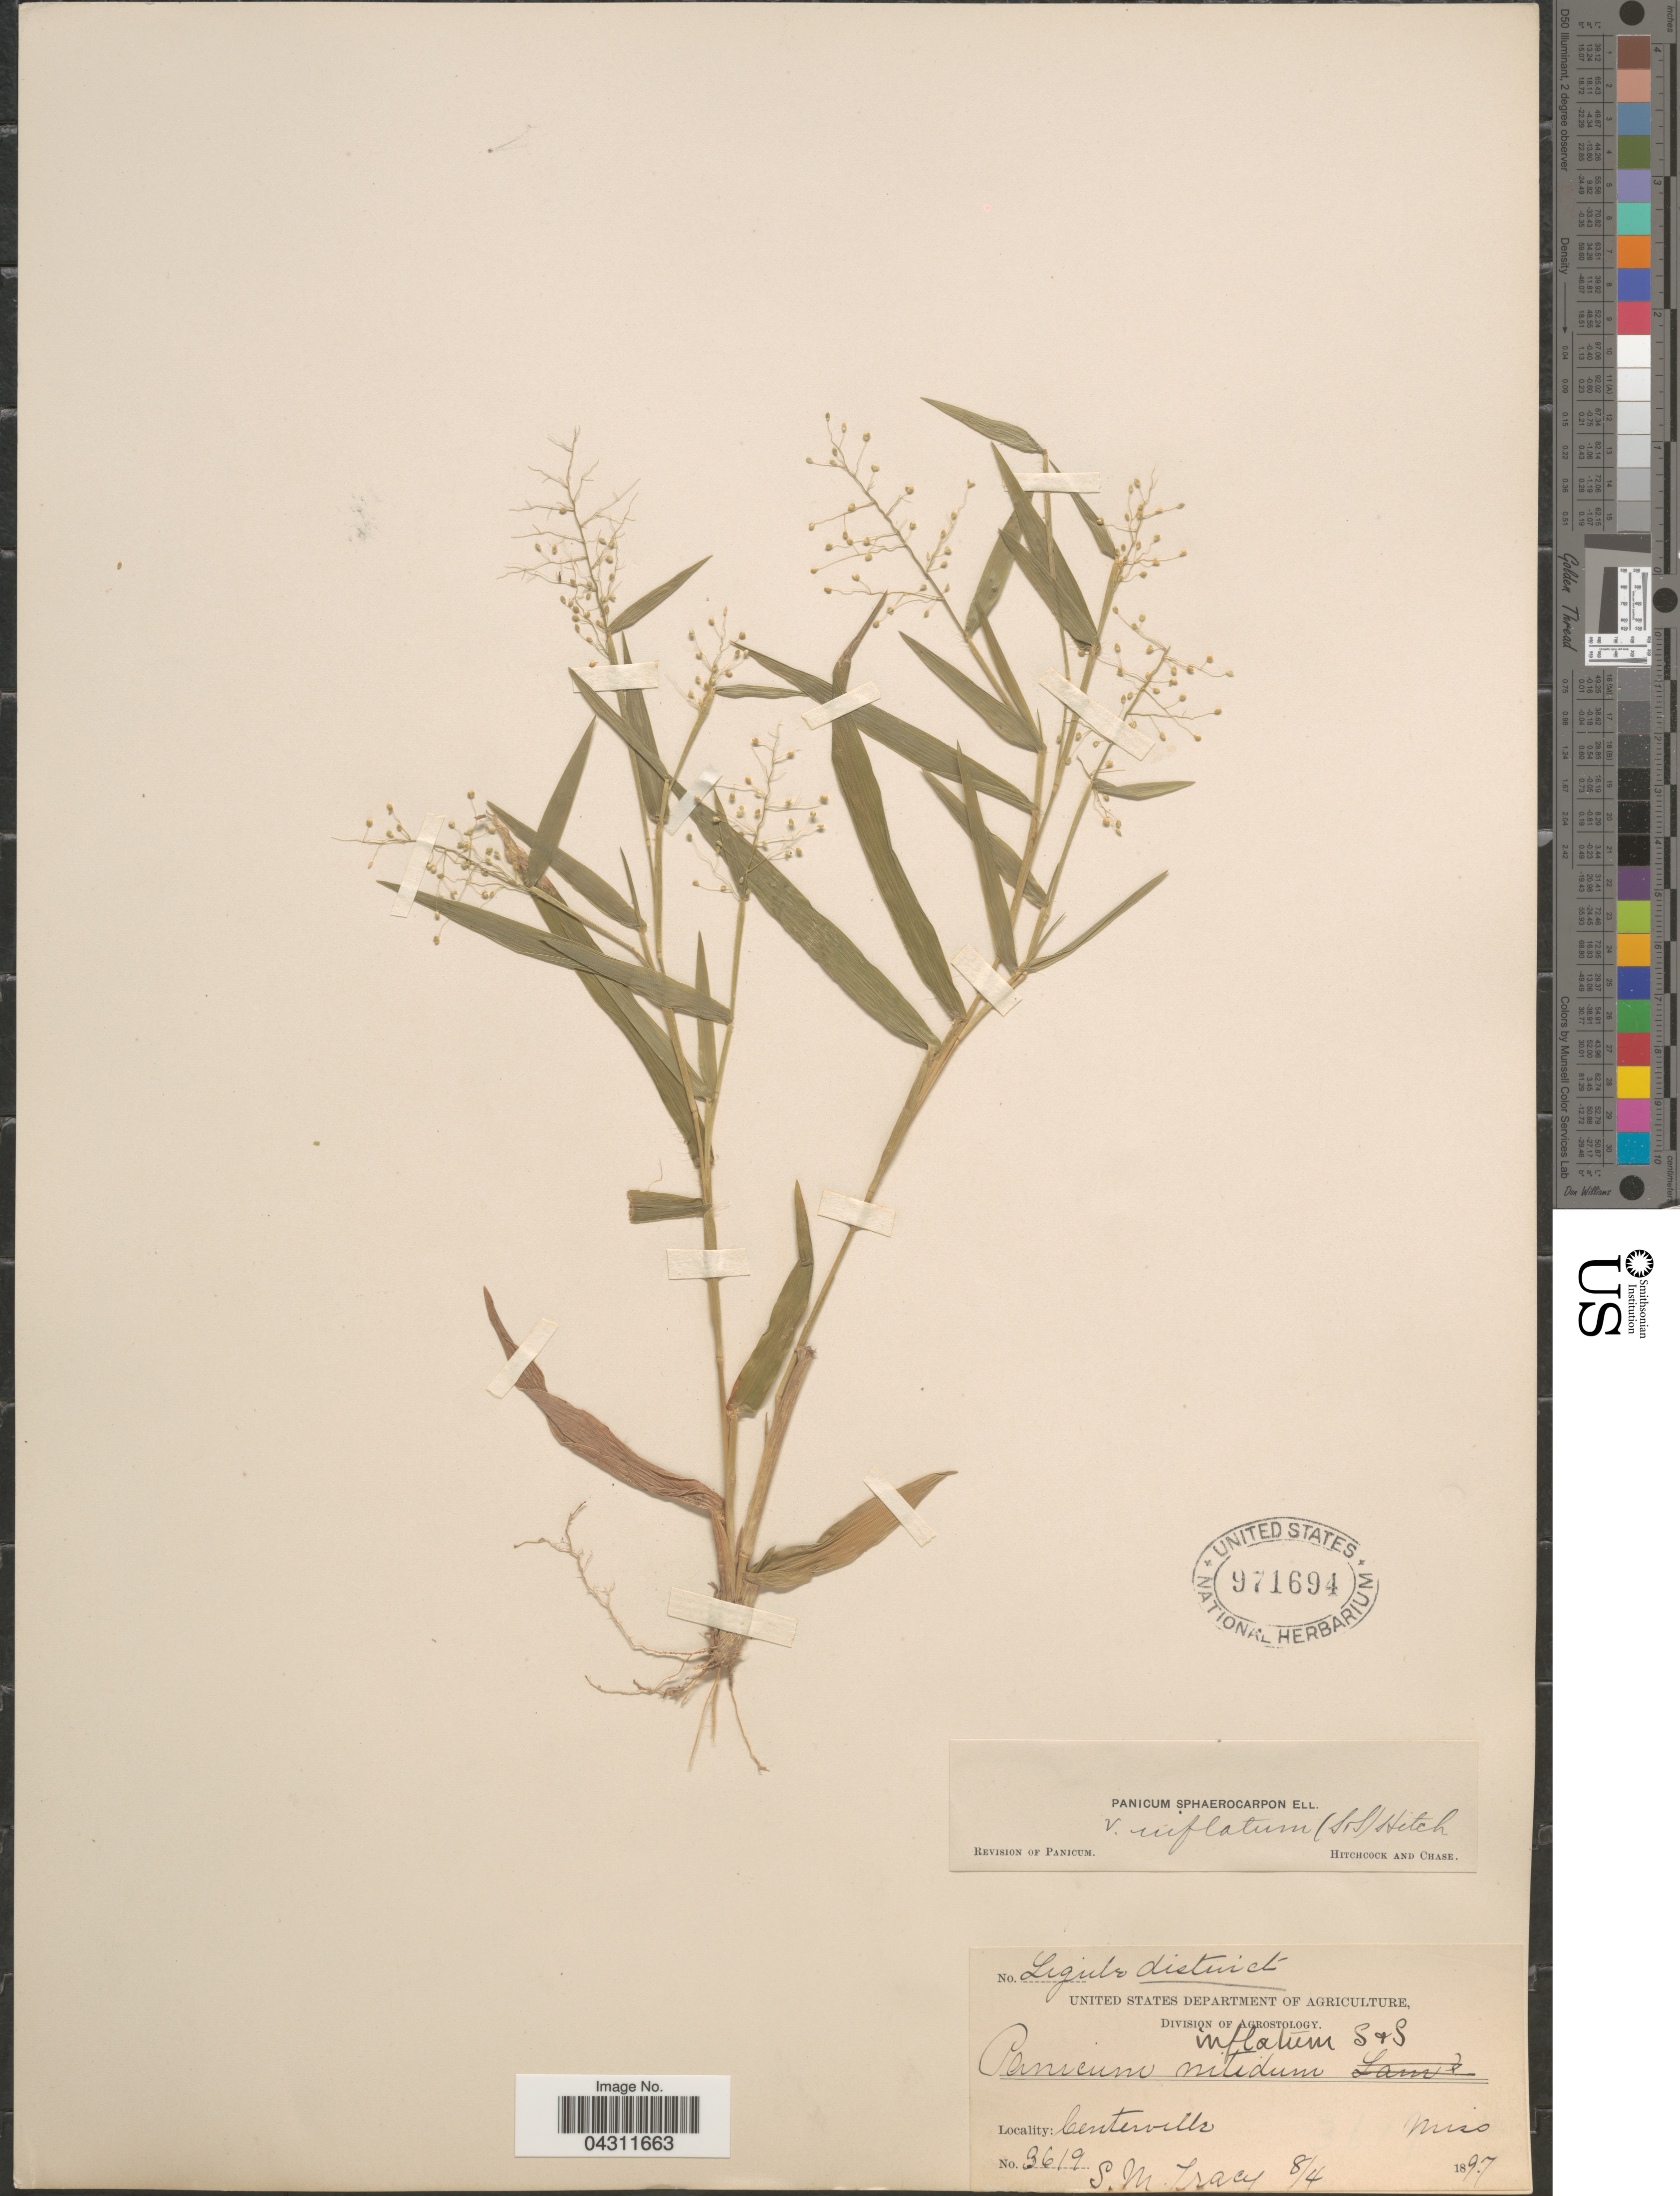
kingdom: Plantae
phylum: Tracheophyta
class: Liliopsida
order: Poales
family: Poaceae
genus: Dichanthelium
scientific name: Dichanthelium strigosum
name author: (Muhl. ex Elliott) Freckmann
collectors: S. M. Tracy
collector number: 3619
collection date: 1897-08-04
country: United States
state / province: Mississippi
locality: Centerville.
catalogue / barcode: US 971694